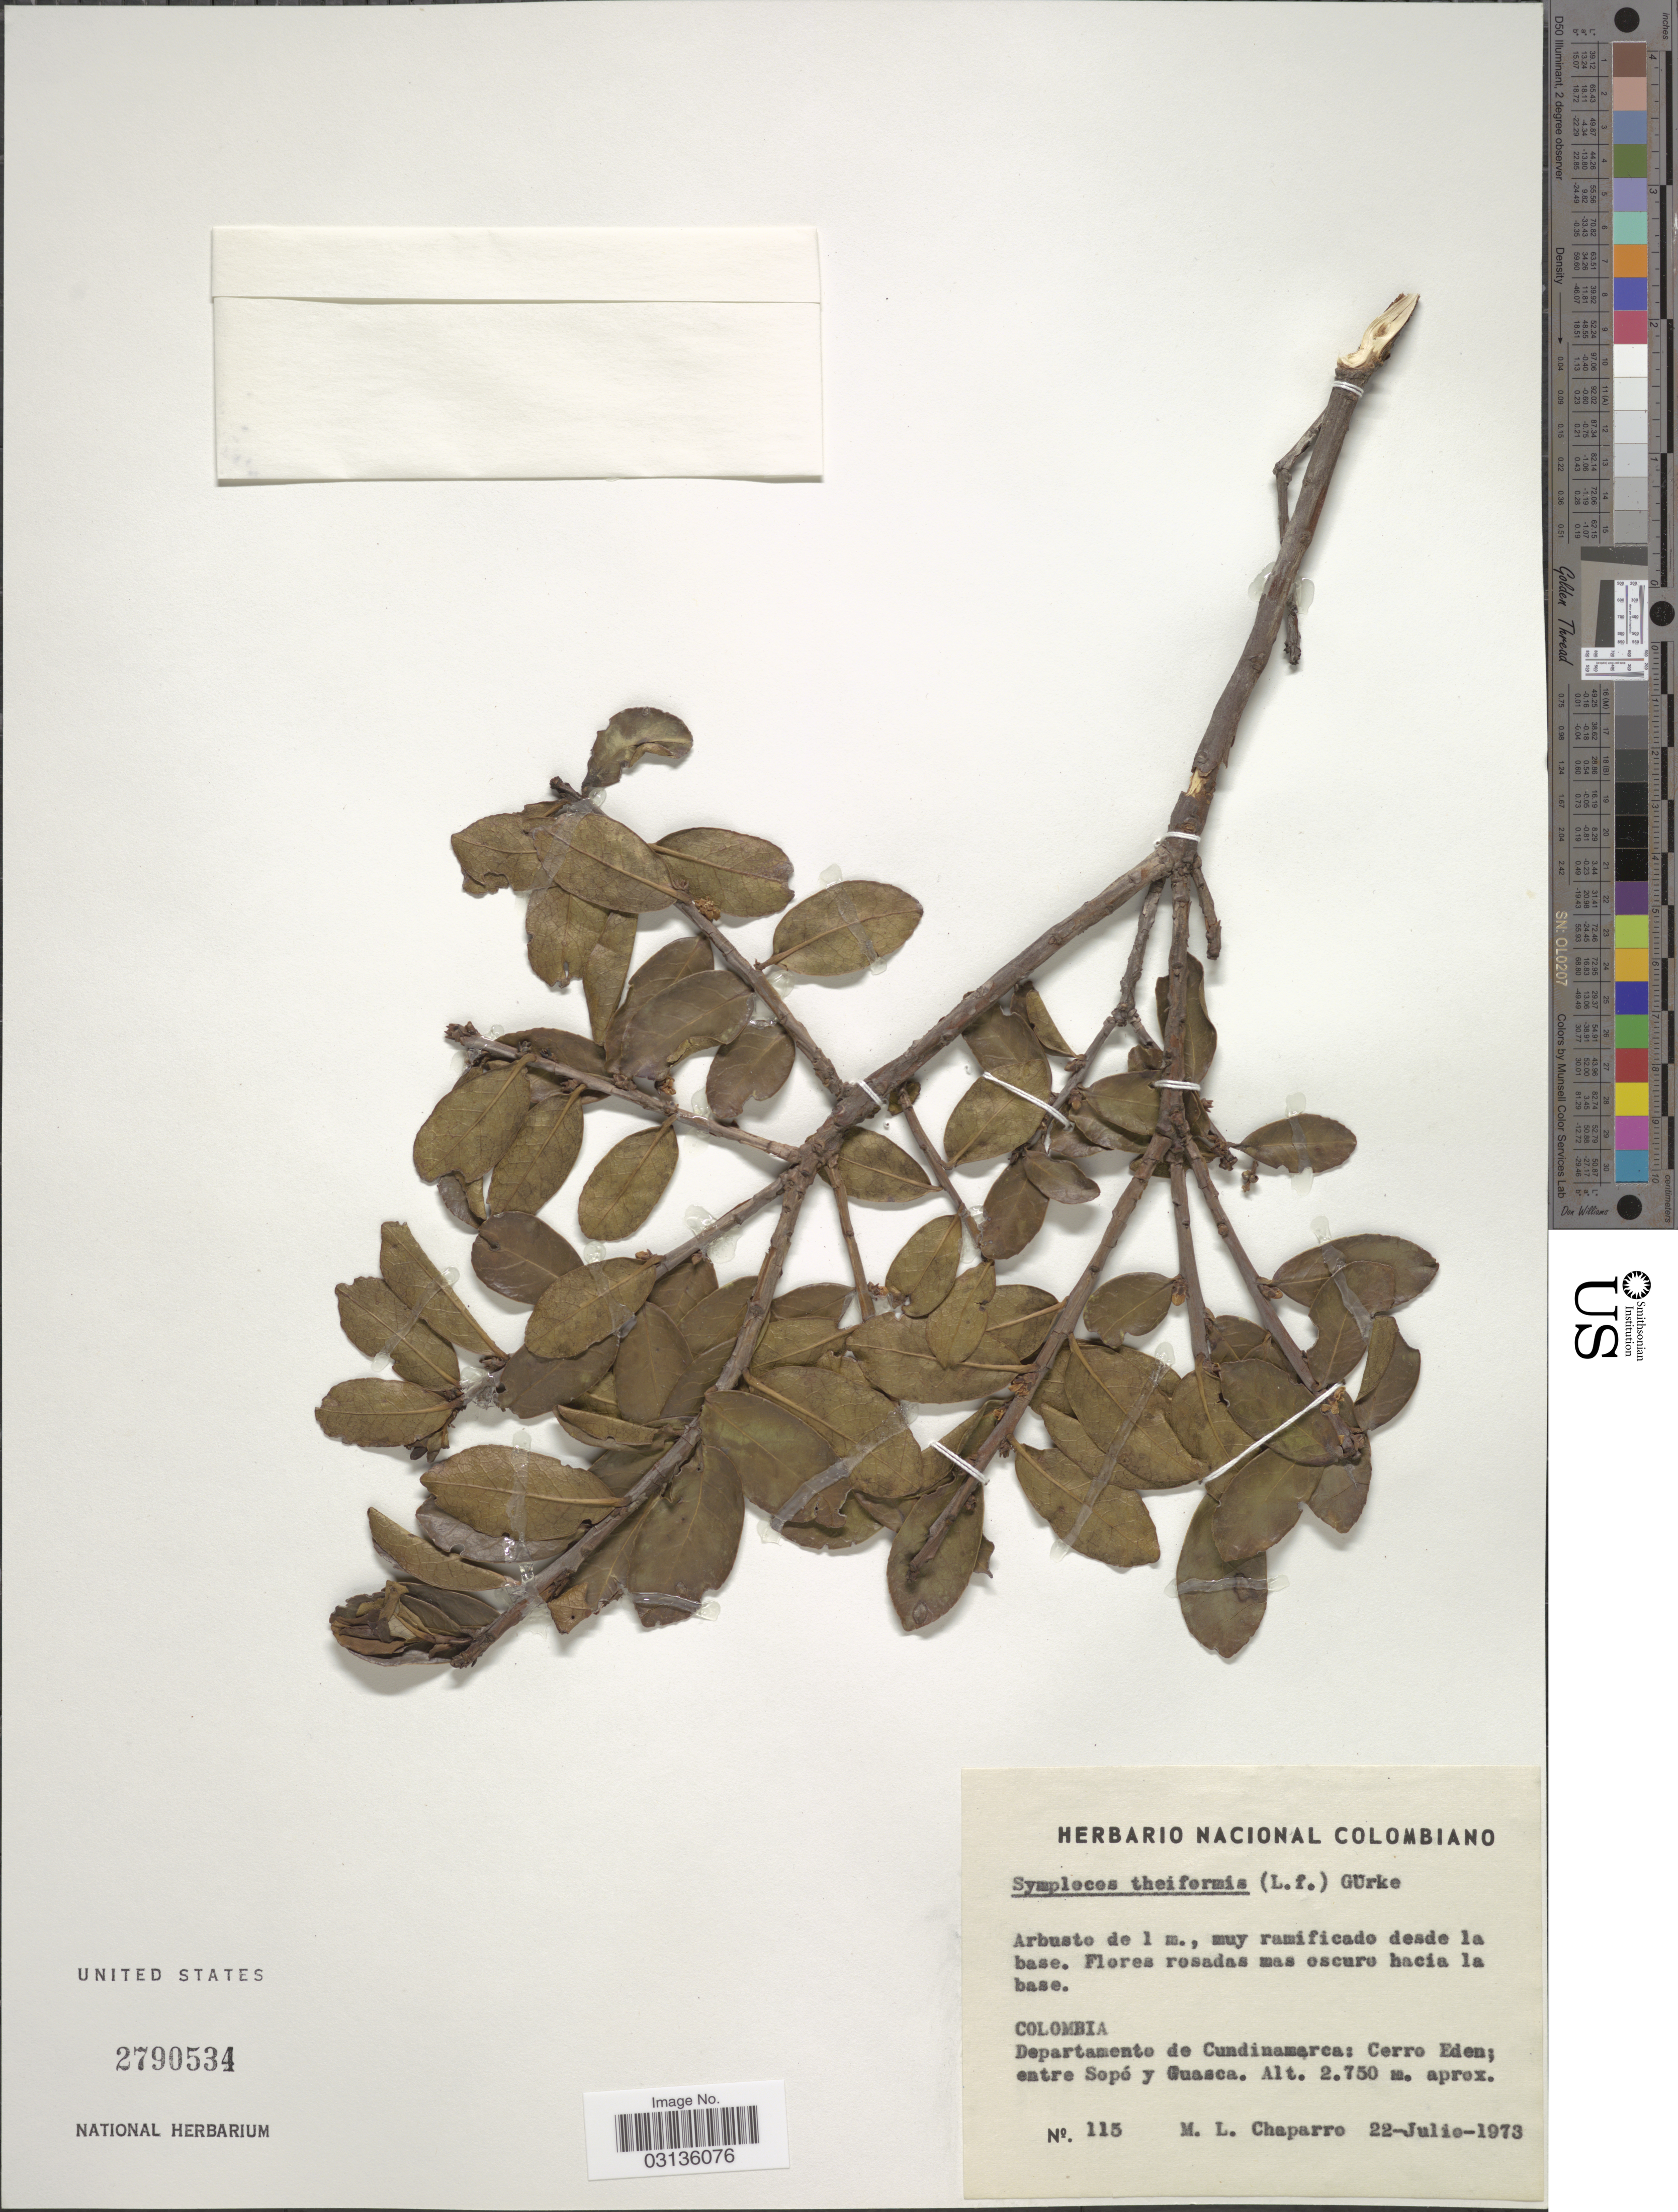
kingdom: Plantae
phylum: Tracheophyta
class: Magnoliopsida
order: Ericales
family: Symplocaceae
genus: Symplocos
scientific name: Symplocos theiformis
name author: (L. f.) Oken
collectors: M. Chaparro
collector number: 115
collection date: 1973-07-22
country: Colombia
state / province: Cundinamarca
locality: Departamento de Cundinamarca: Cerro Eden; entre Sopó y Guasca.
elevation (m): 2750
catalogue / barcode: US 2790534